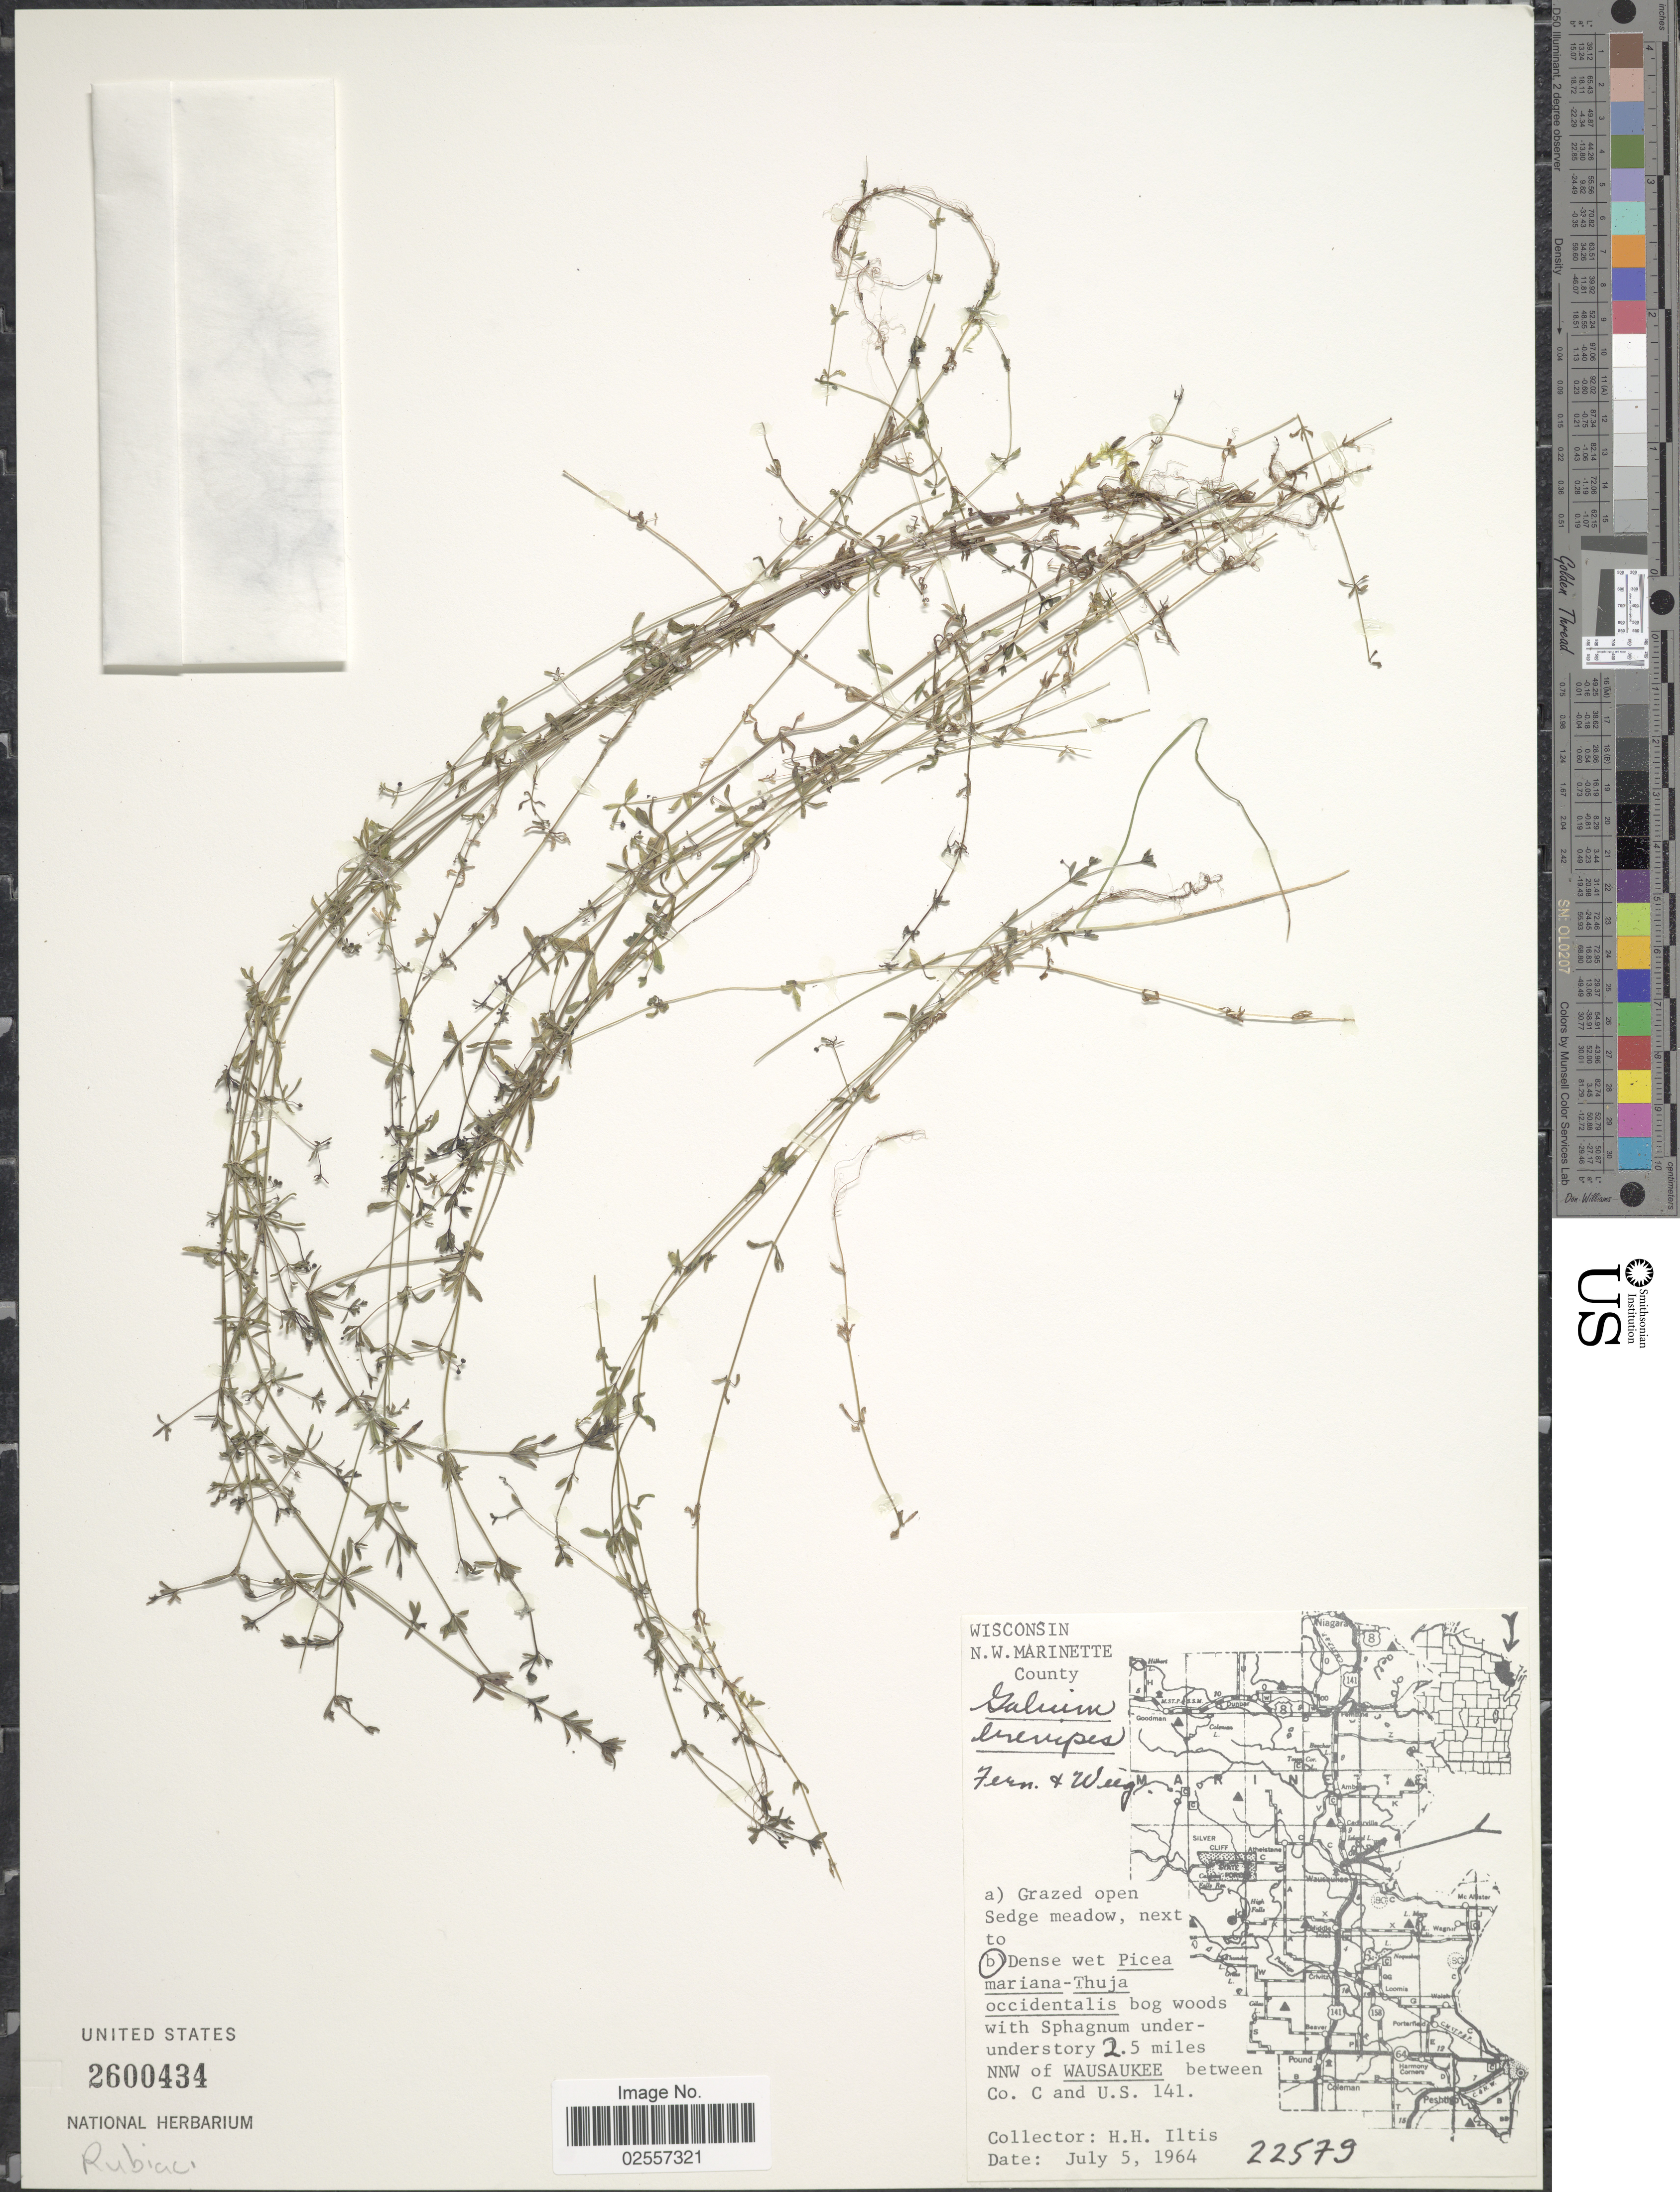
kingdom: Plantae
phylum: Tracheophyta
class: Magnoliopsida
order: Gentianales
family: Rubiaceae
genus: Galium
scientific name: Galium brevipes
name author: Urb.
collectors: H. H. Iltis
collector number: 22579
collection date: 1964-07-05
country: United States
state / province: Wisconsin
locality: N.W. Marinette County. 2.5 miles NNW of Wausaukee between Co. C and U.S. 141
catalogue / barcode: US 2600434